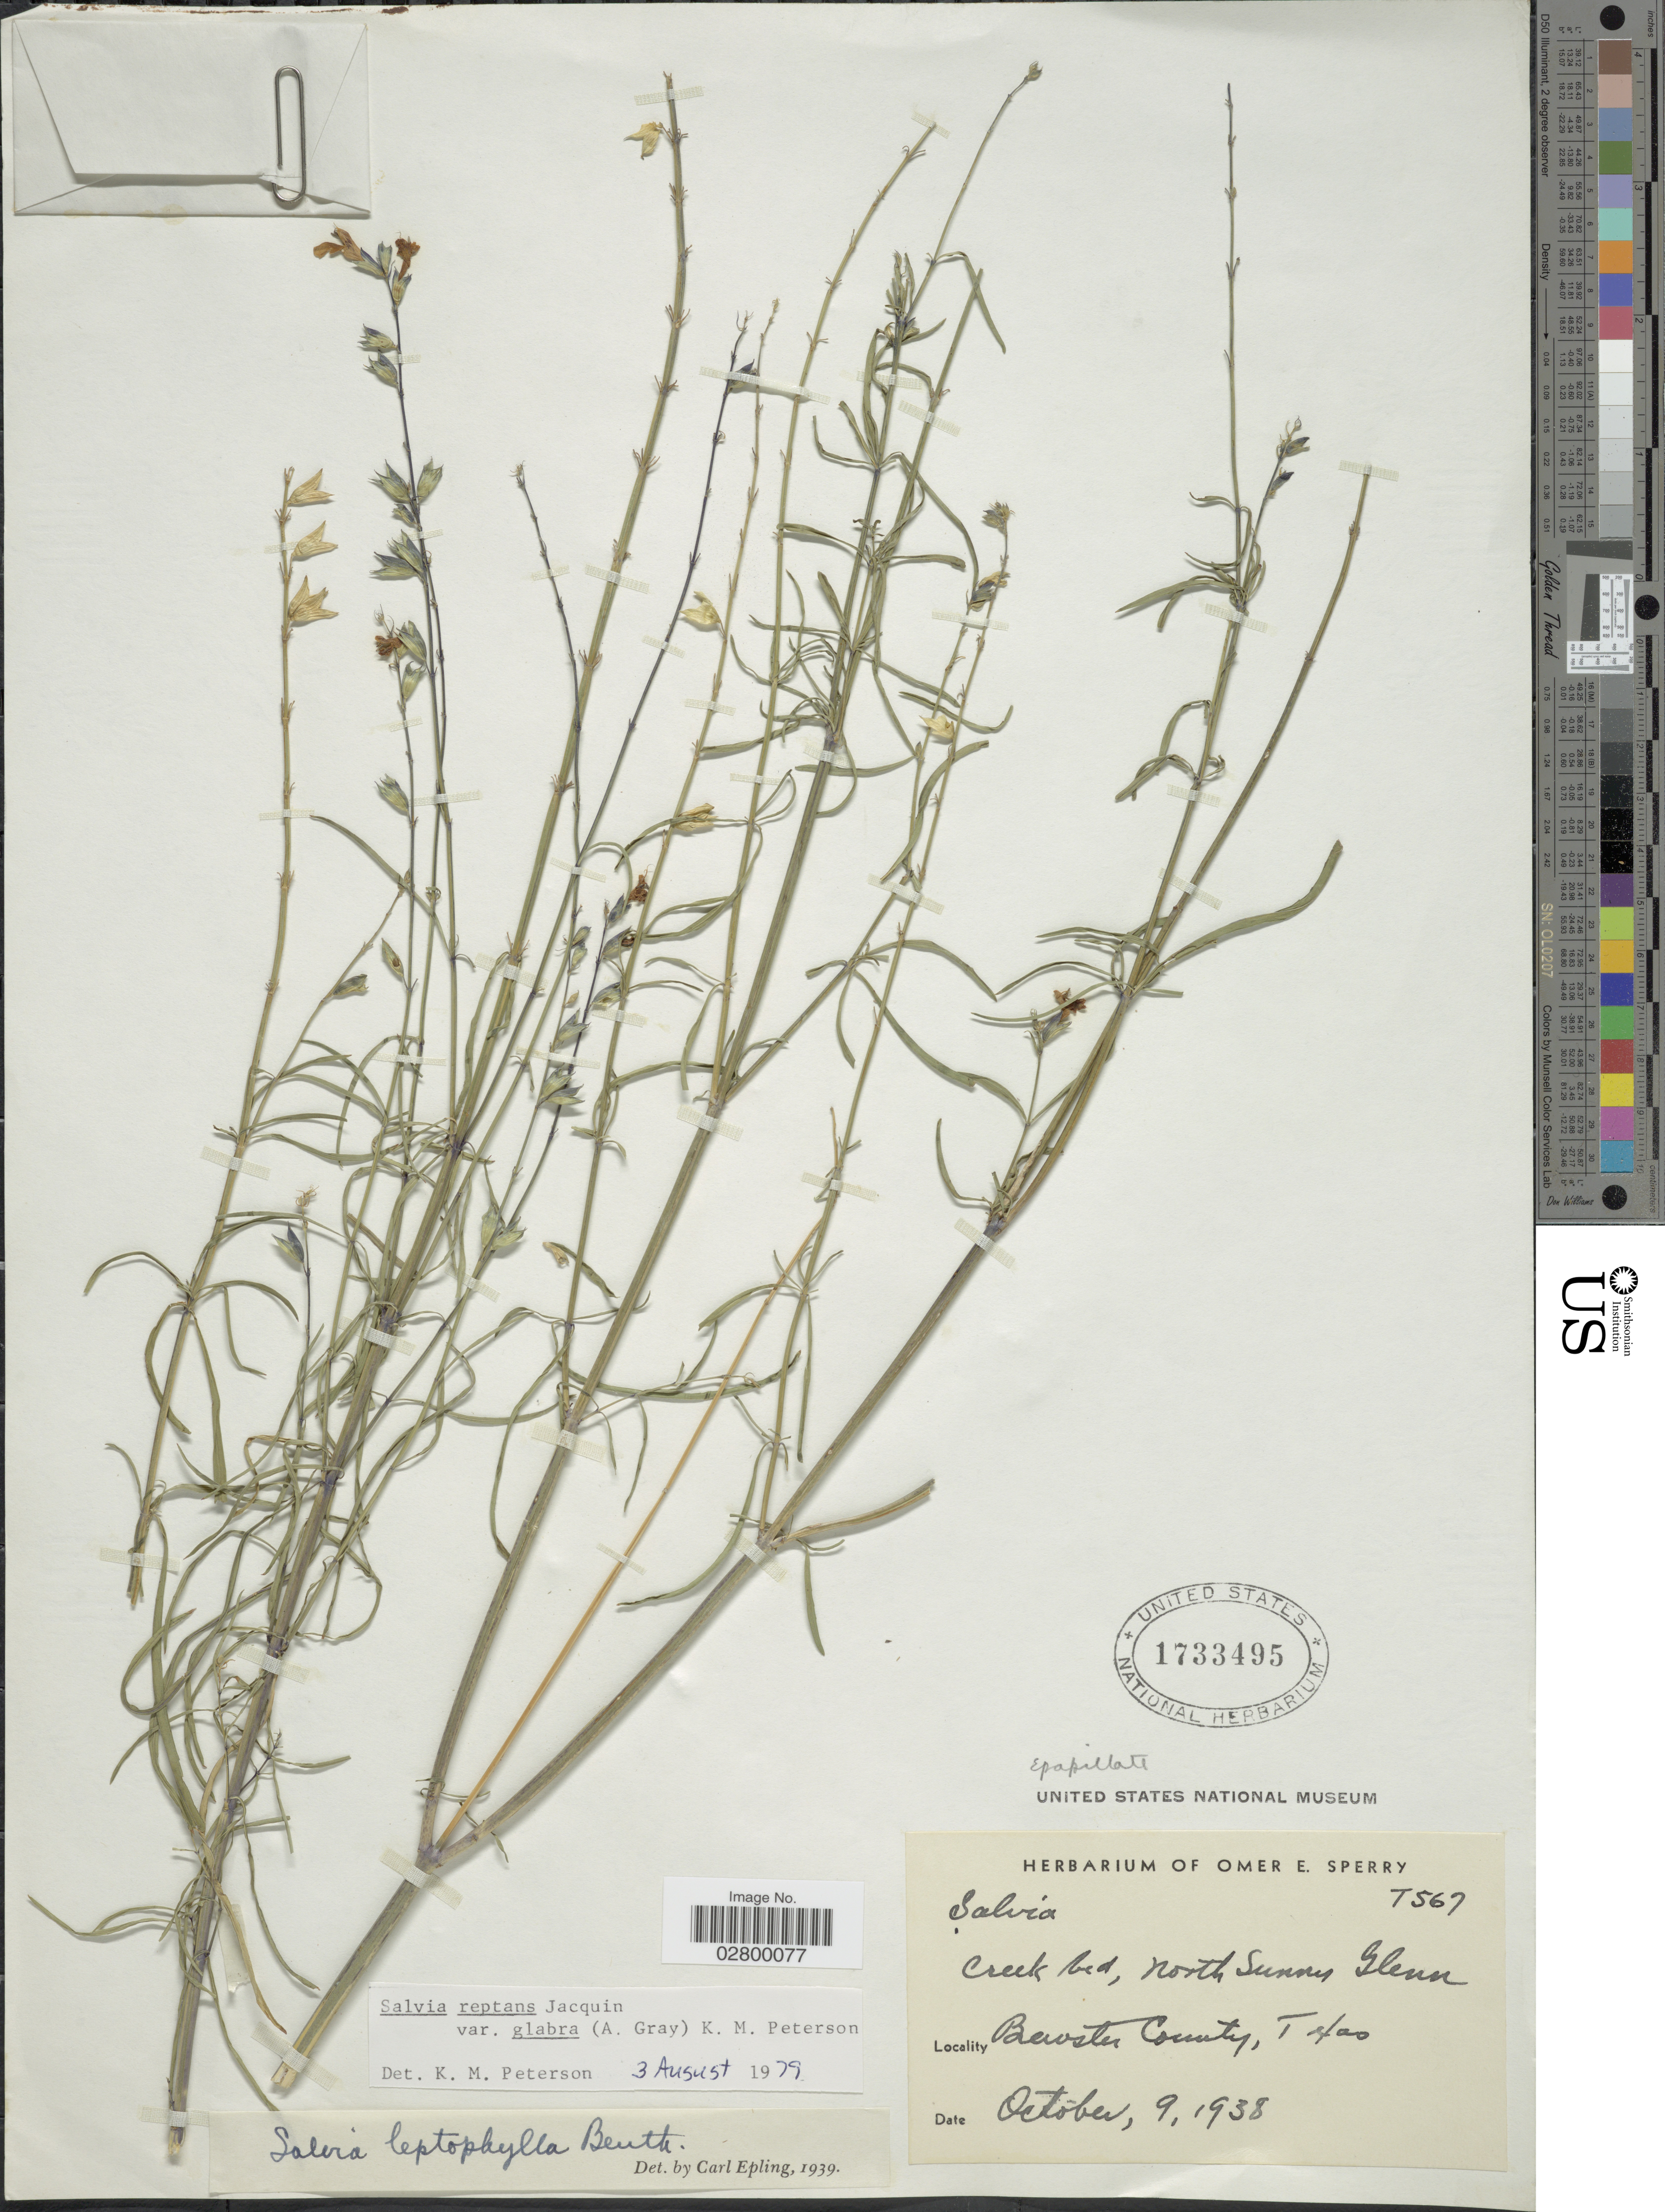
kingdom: Plantae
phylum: Tracheophyta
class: Magnoliopsida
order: Lamiales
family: Lamiaceae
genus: Salvia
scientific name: Salvia reptans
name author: Jacq.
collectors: ex. herb. Omer E. Sperry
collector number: T567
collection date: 1938-10-09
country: United States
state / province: Texas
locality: Creek bed, North Sunny Glenn. Brewster County.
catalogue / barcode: US 1733495